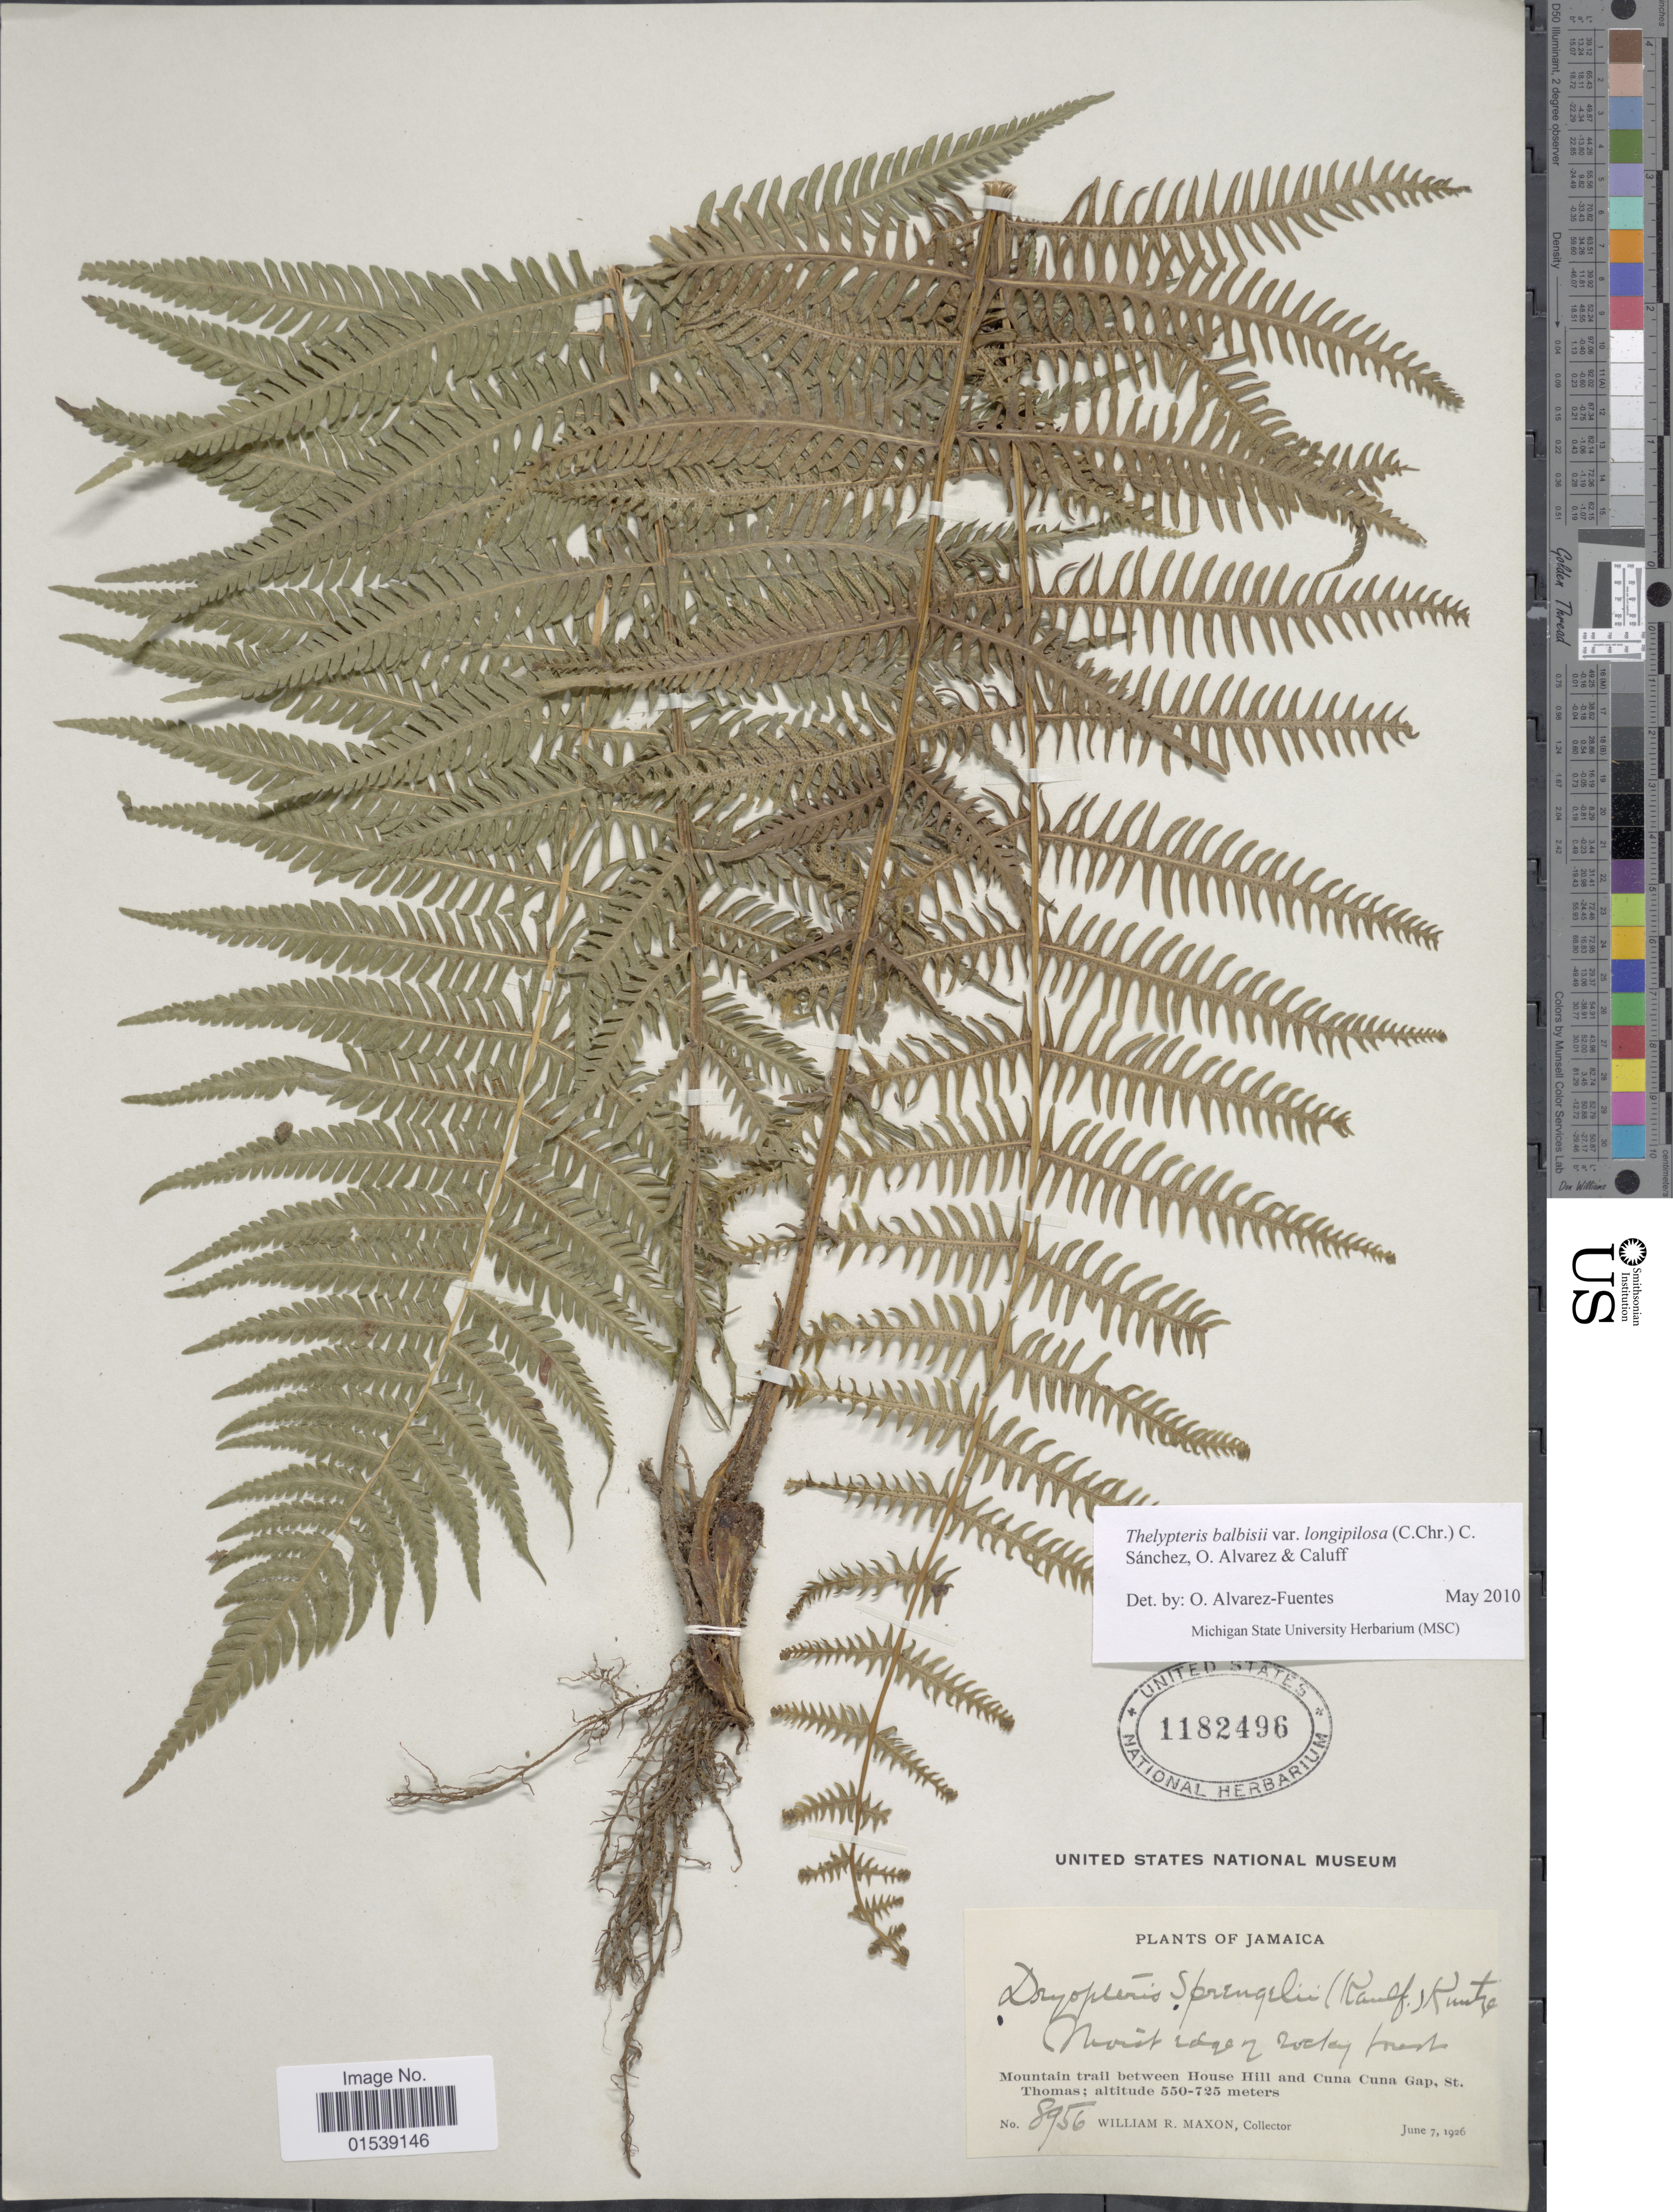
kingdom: Plantae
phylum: Tracheophyta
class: Polypodiopsida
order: Polypodiales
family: Thelypteridaceae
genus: Amauropelta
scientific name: Amauropelta balbisii (Spreng.) comb. nov., ined. 2015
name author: (Spreng.)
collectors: W. R. Maxon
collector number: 8956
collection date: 1926-06-07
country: Jamaica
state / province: Saint Thomas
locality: Mountain trail between House Hill and Cuna Cuna Gap, St. Thomas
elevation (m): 550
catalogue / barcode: US 1182496